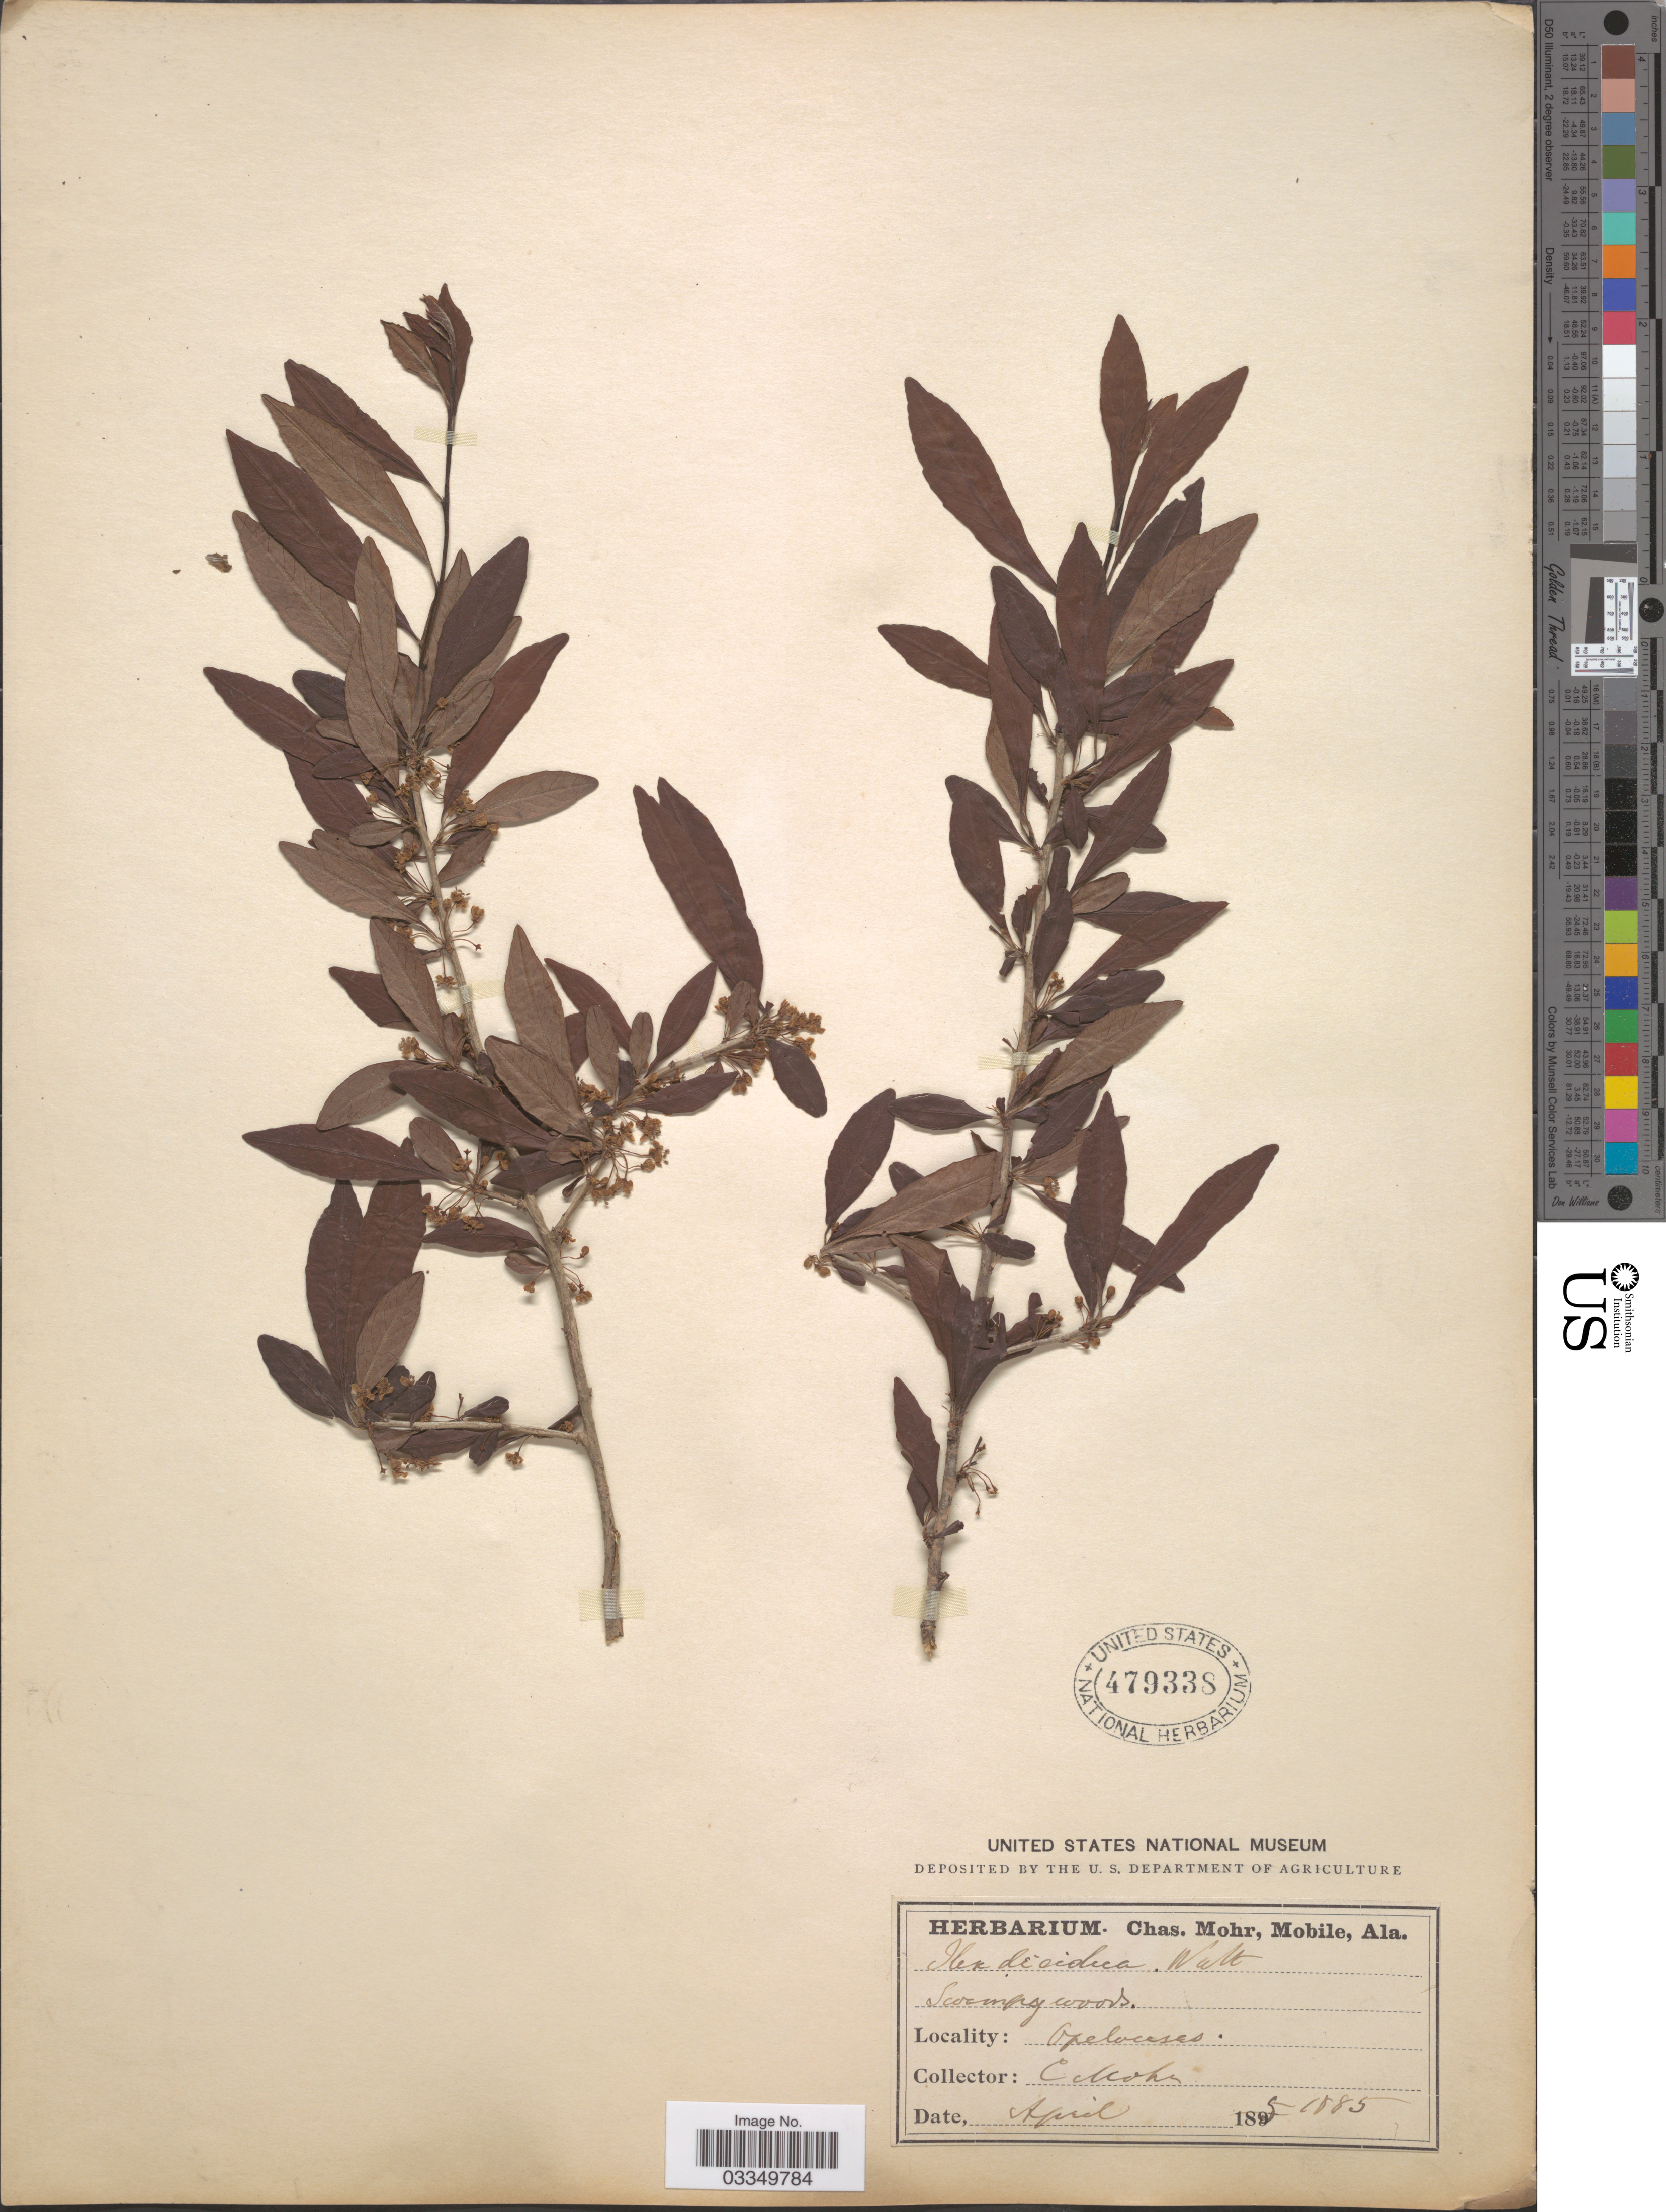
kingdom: Plantae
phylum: Tracheophyta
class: Magnoliopsida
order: Aquifoliales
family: Aquifoliaceae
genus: Ilex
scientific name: Ilex decidua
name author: Walter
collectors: C. Mohr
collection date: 1885-04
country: United States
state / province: Louisiana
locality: Opelousas.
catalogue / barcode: US 479338